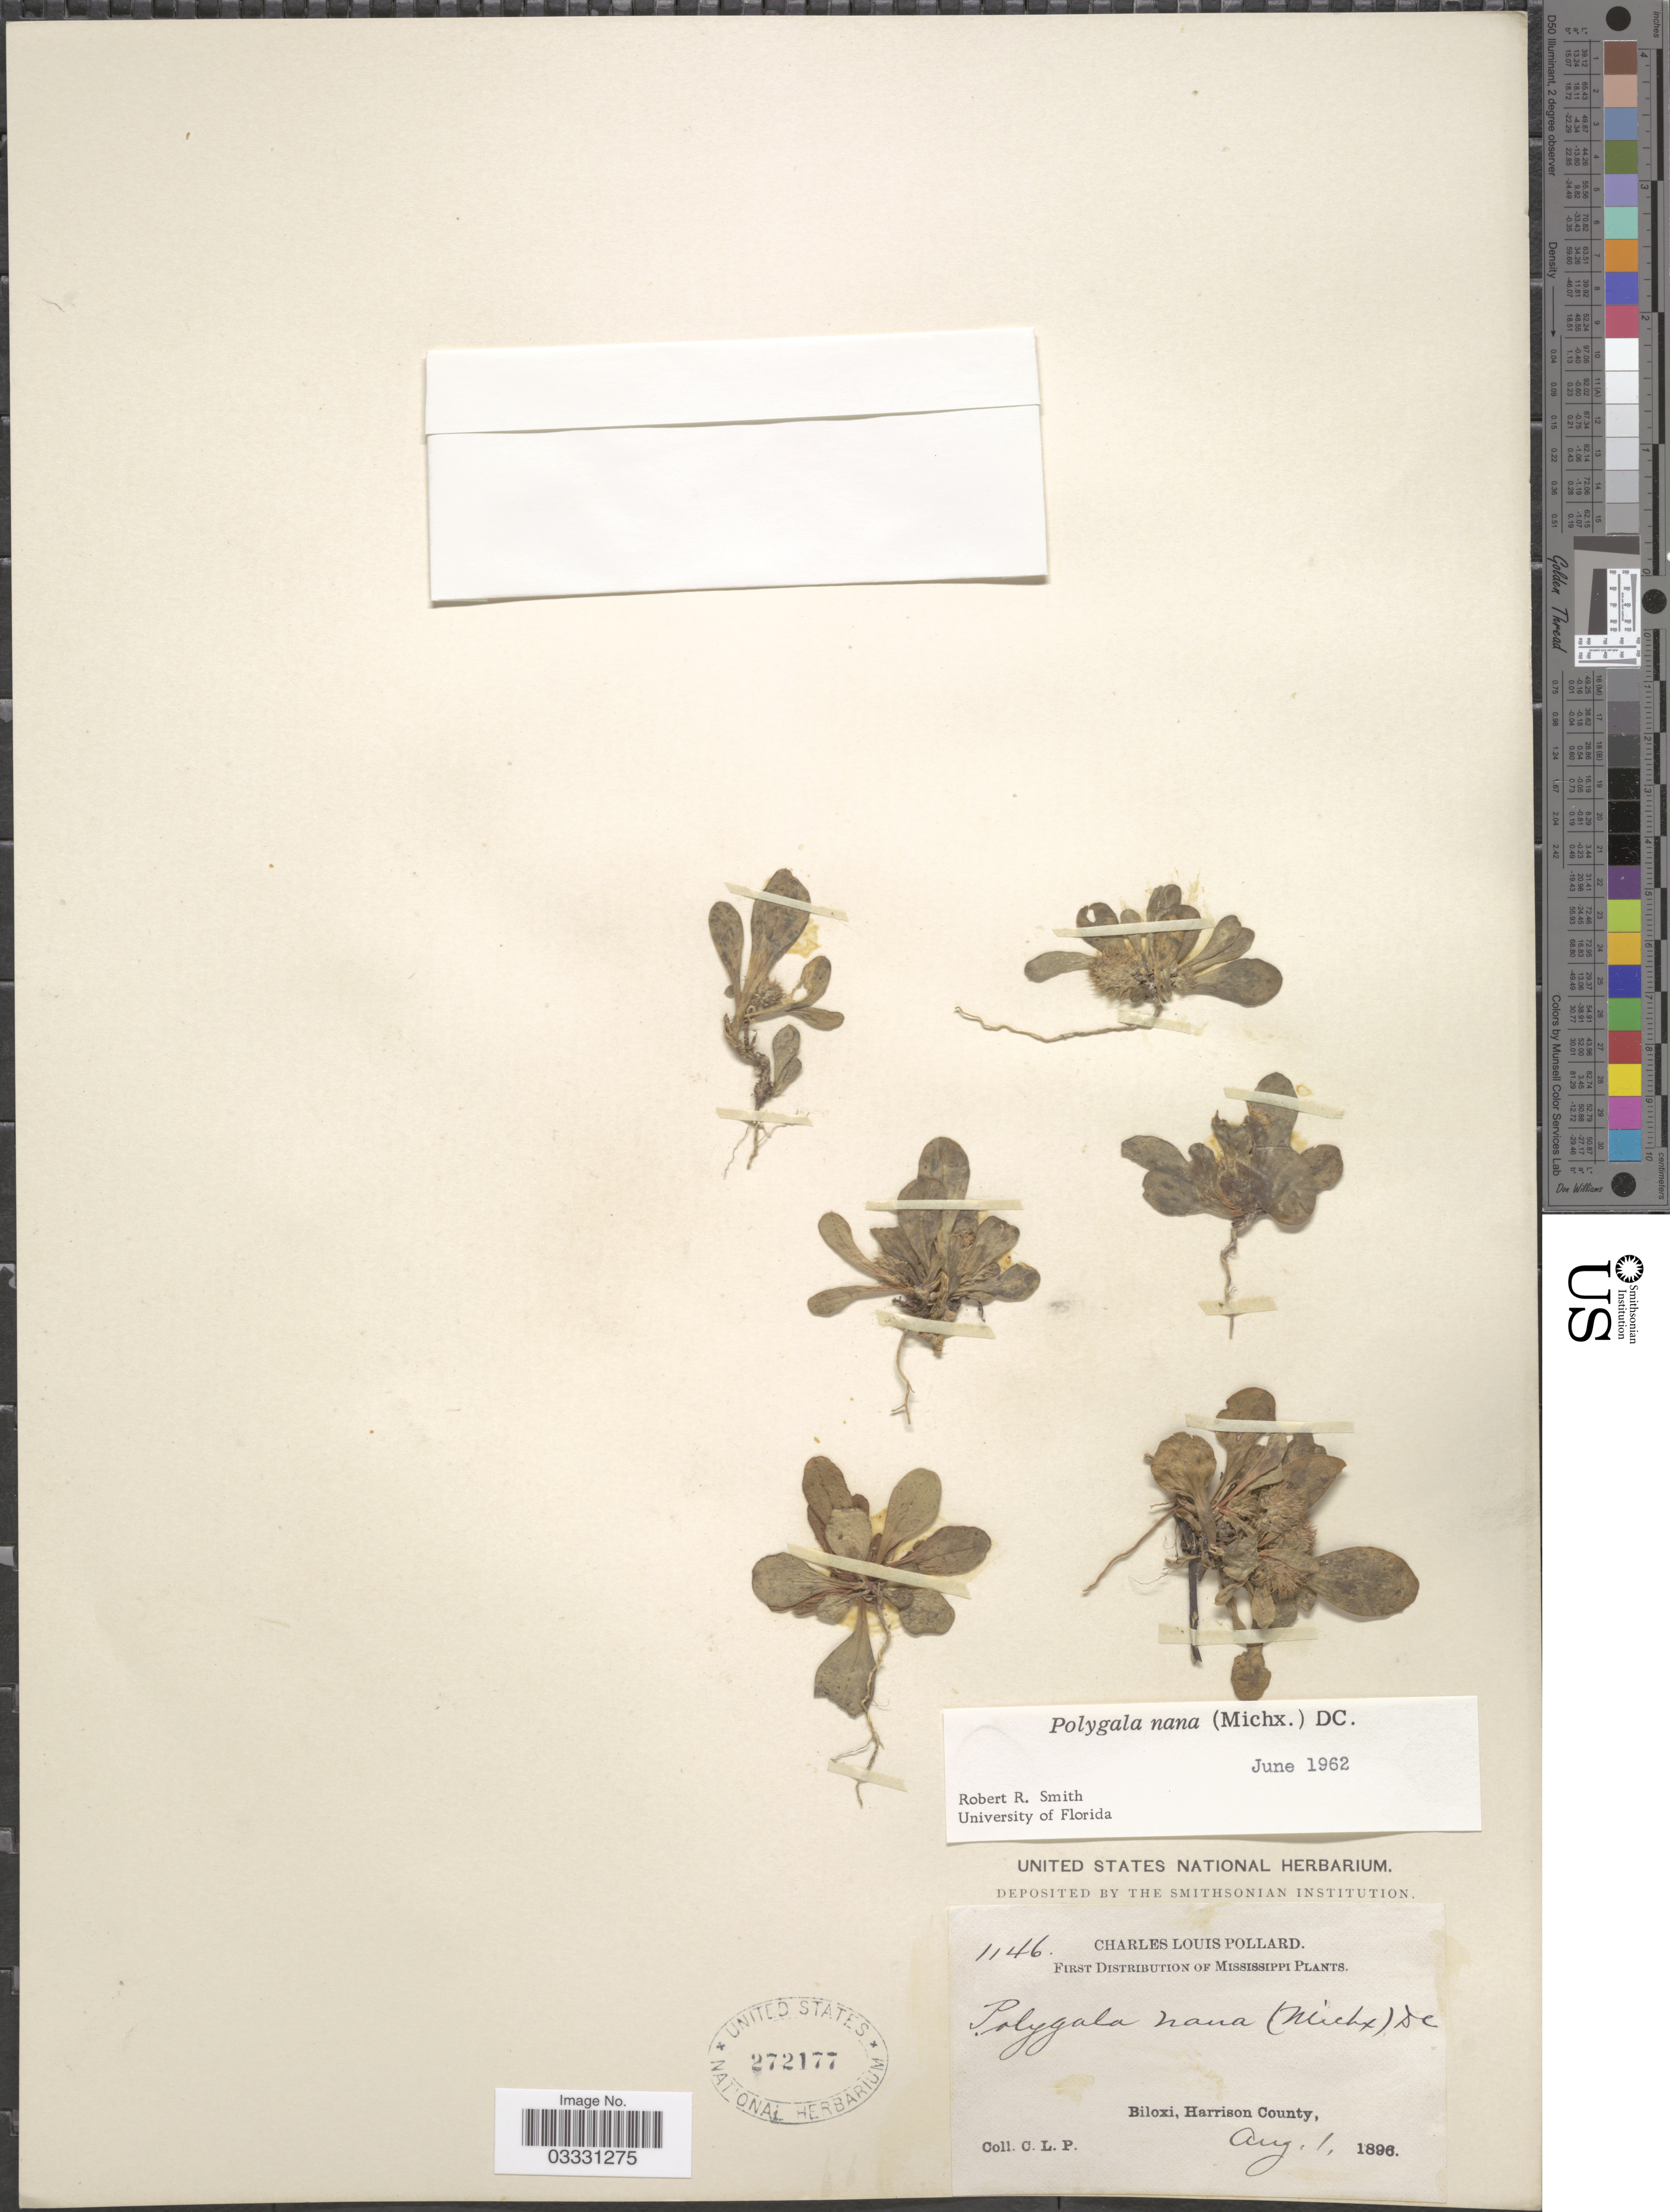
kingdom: Plantae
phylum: Tracheophyta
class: Magnoliopsida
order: Fabales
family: Polygalaceae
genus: Polygala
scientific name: Polygala nana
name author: (Michx.) DC.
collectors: C. L. Pollard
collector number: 1146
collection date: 1896-08-01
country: United States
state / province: Mississippi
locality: Biloxi, Harrison County.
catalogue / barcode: US 272177